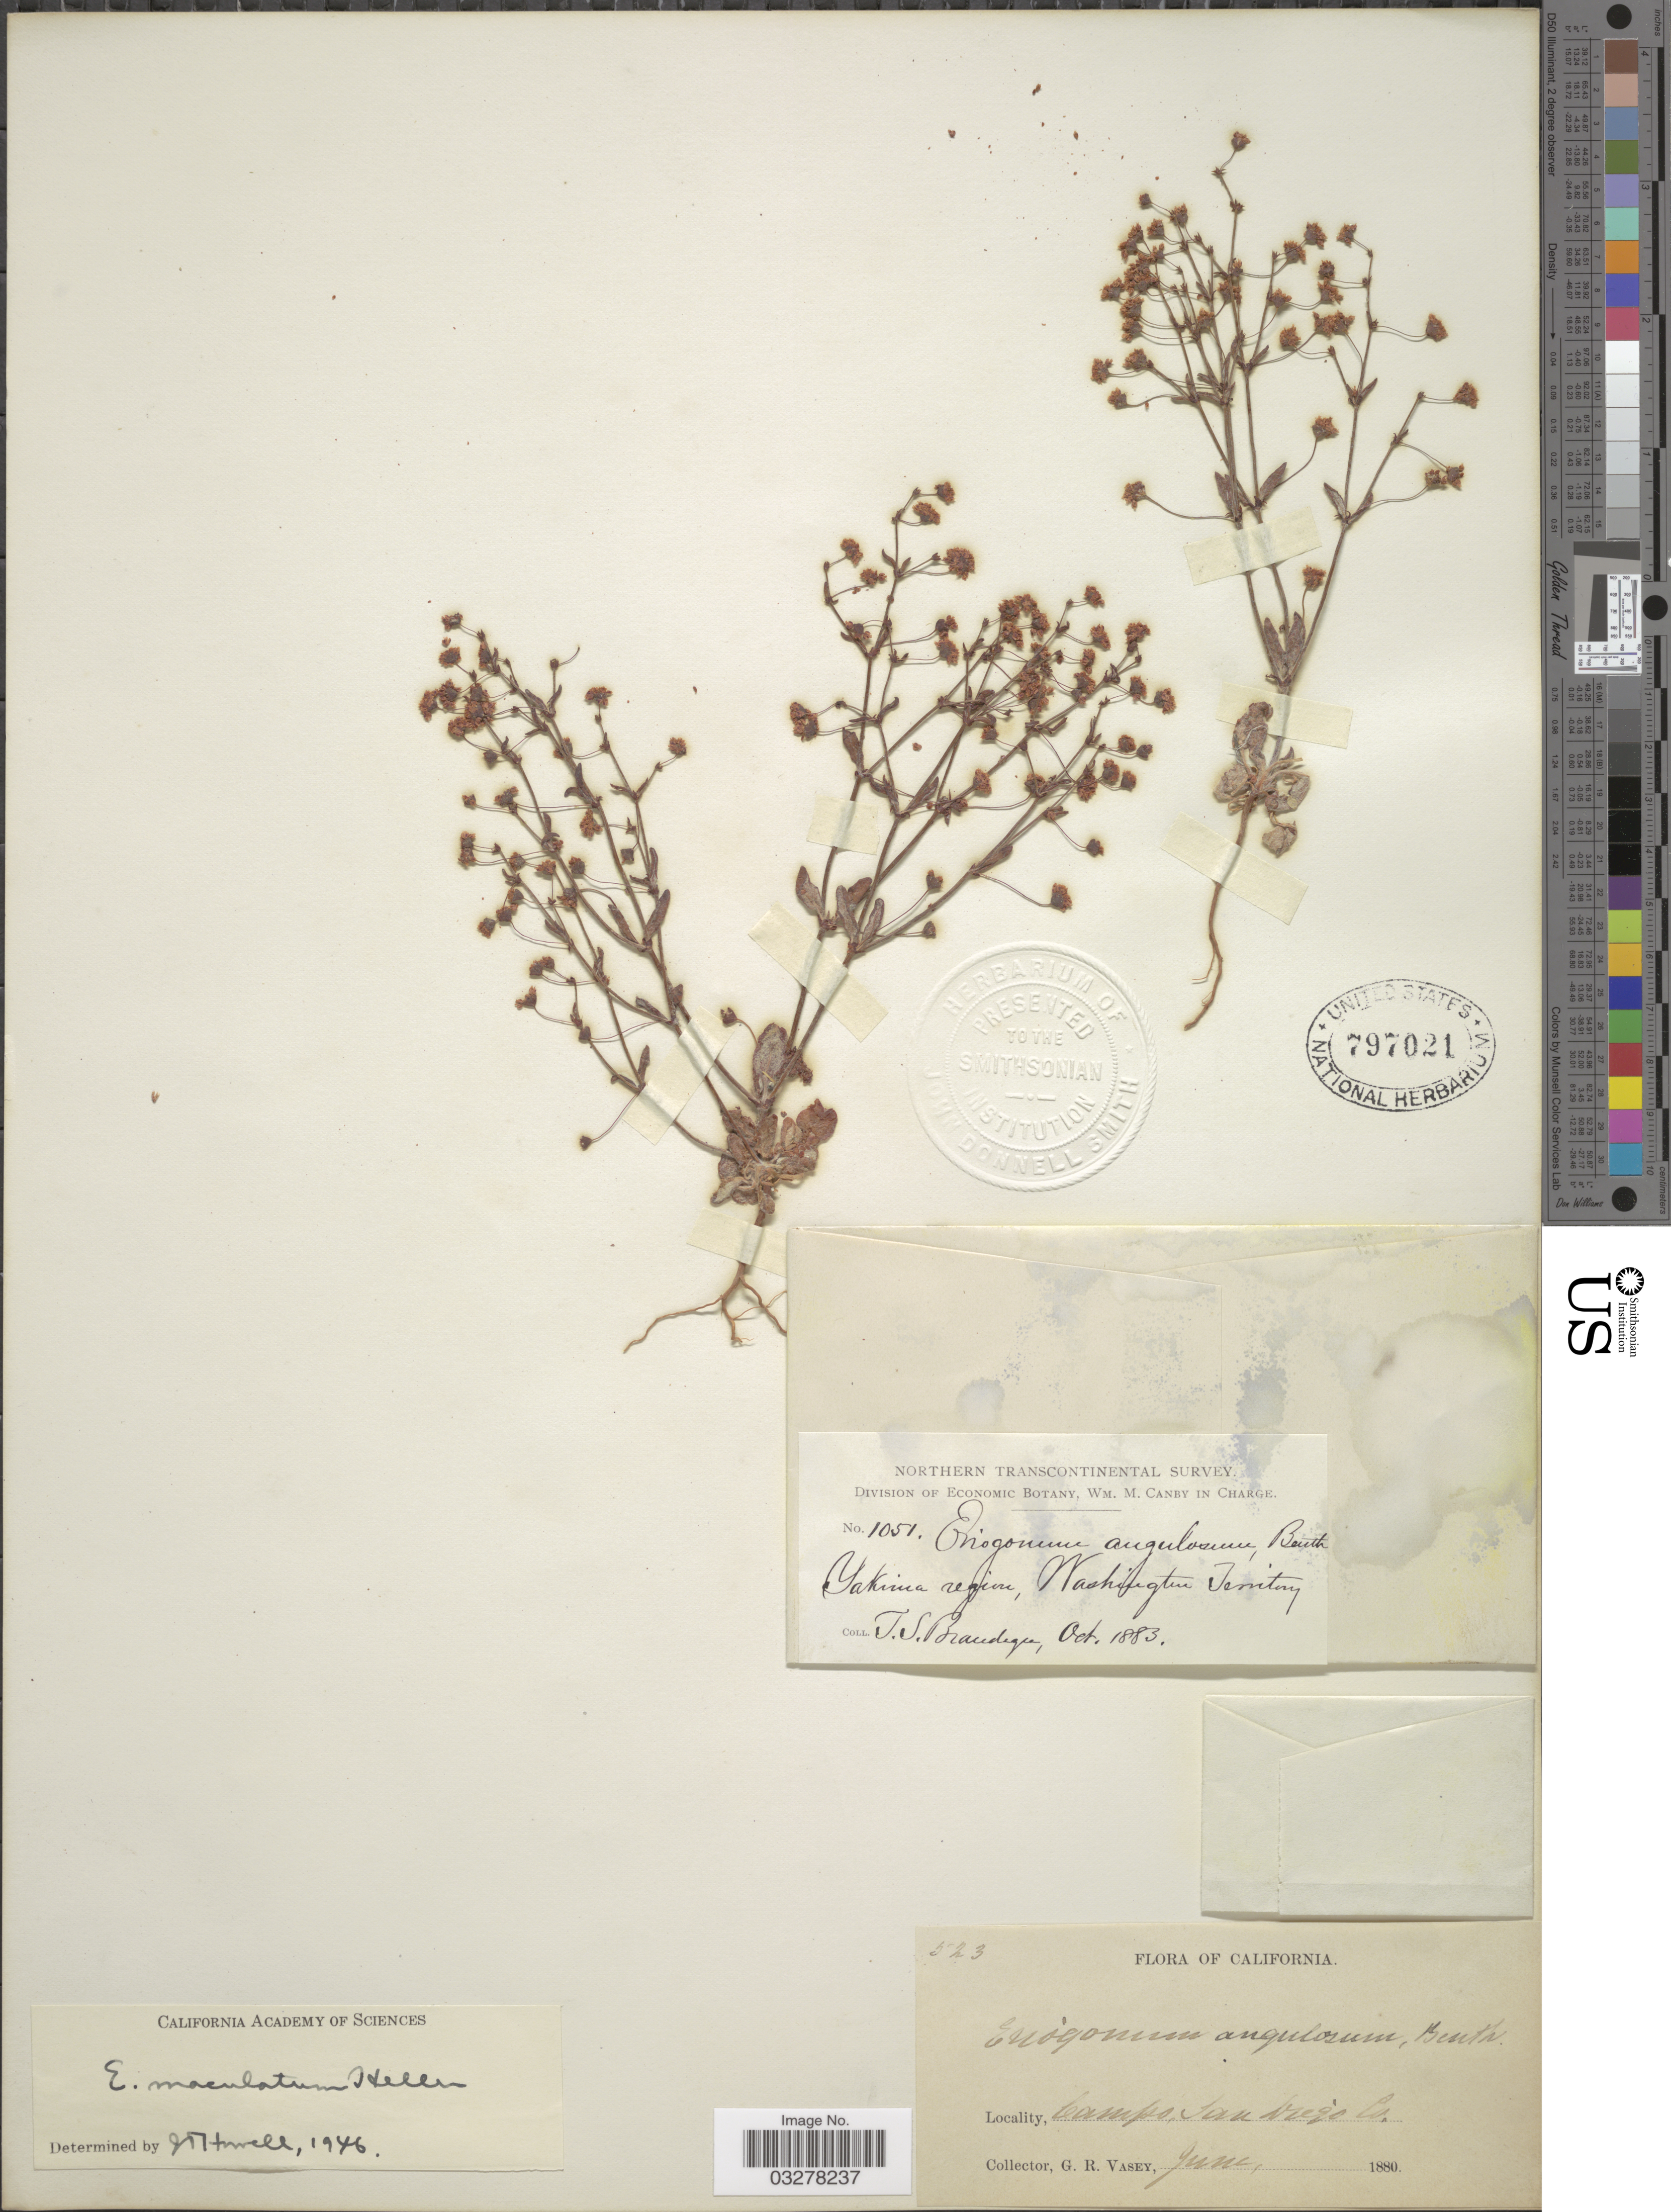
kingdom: Plantae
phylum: Tracheophyta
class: Magnoliopsida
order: Caryophyllales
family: Polygonaceae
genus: Eriogonum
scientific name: Eriogonum maculatum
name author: A. Heller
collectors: G. R. Vasey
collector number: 523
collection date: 1880-06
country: United States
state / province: California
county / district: San Diego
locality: Camps, San Diego Co.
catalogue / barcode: US 797021